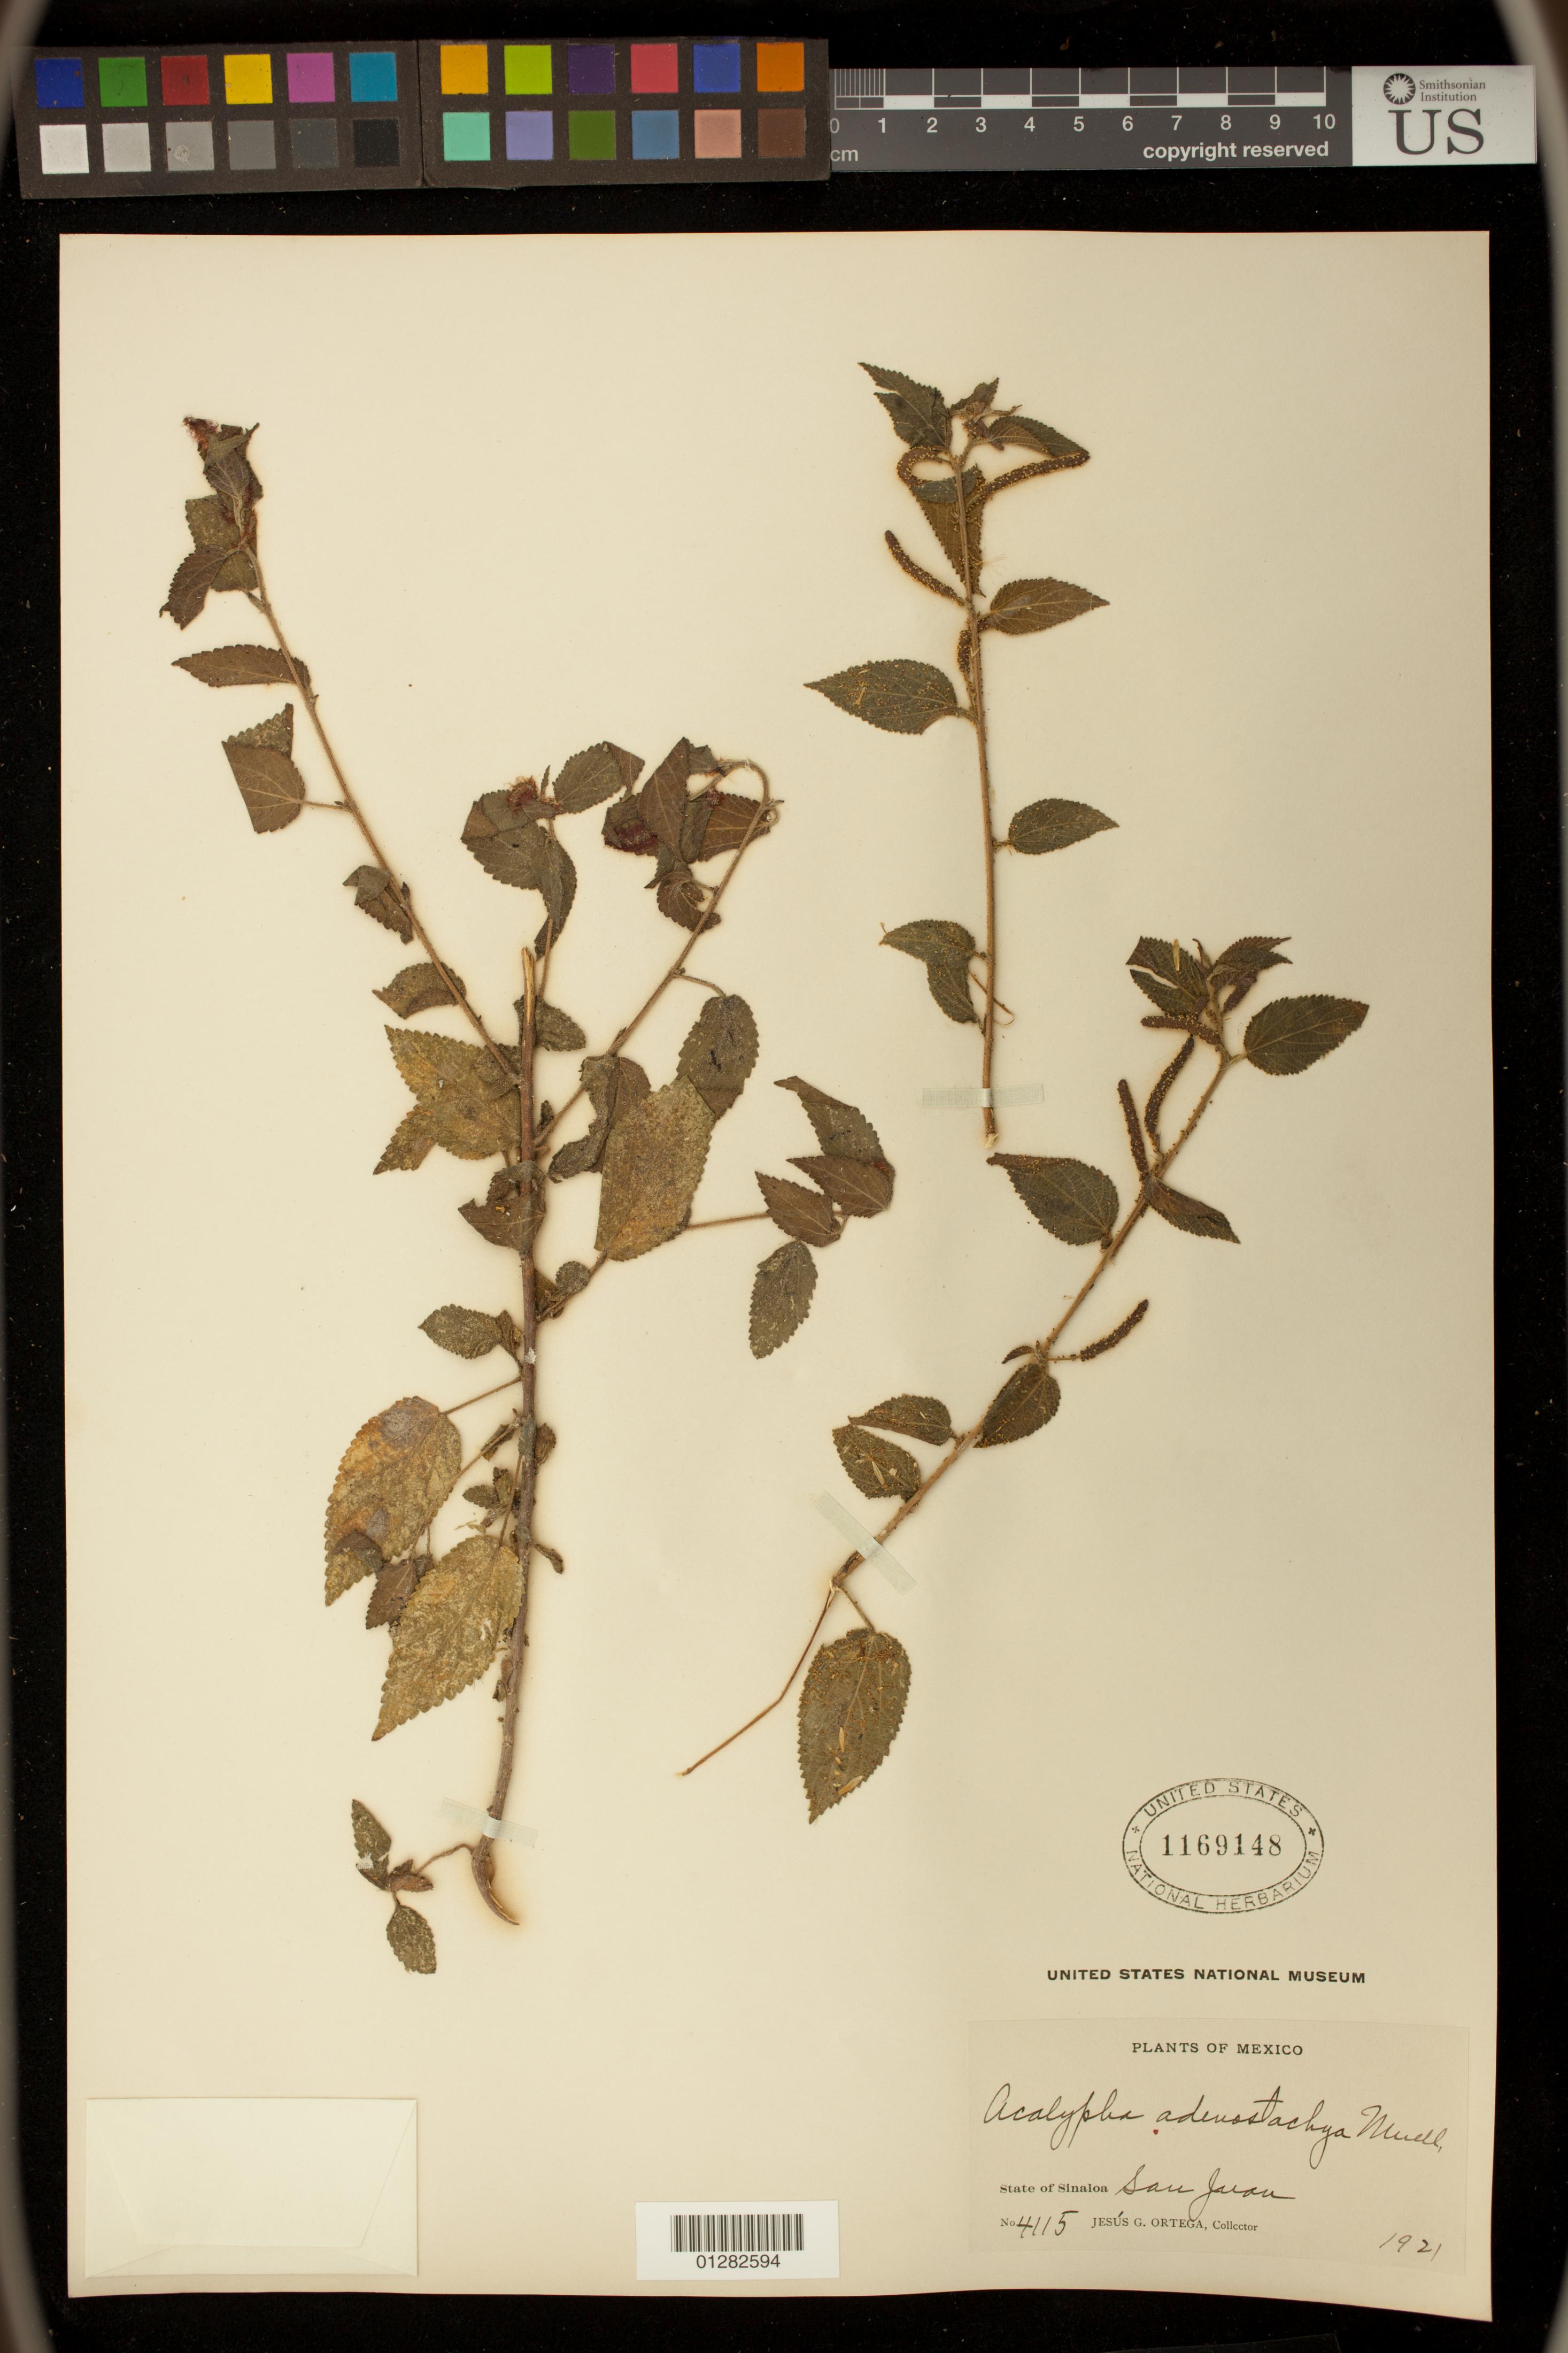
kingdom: Plantae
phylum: Tracheophyta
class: Magnoliopsida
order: Malpighiales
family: Euphorbiaceae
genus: Acalypha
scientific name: Acalypha subviscida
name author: S. Watson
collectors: E. Palmer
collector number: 4115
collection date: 1921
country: Mexico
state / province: Sinaloa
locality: San Juan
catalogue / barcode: US 1169148